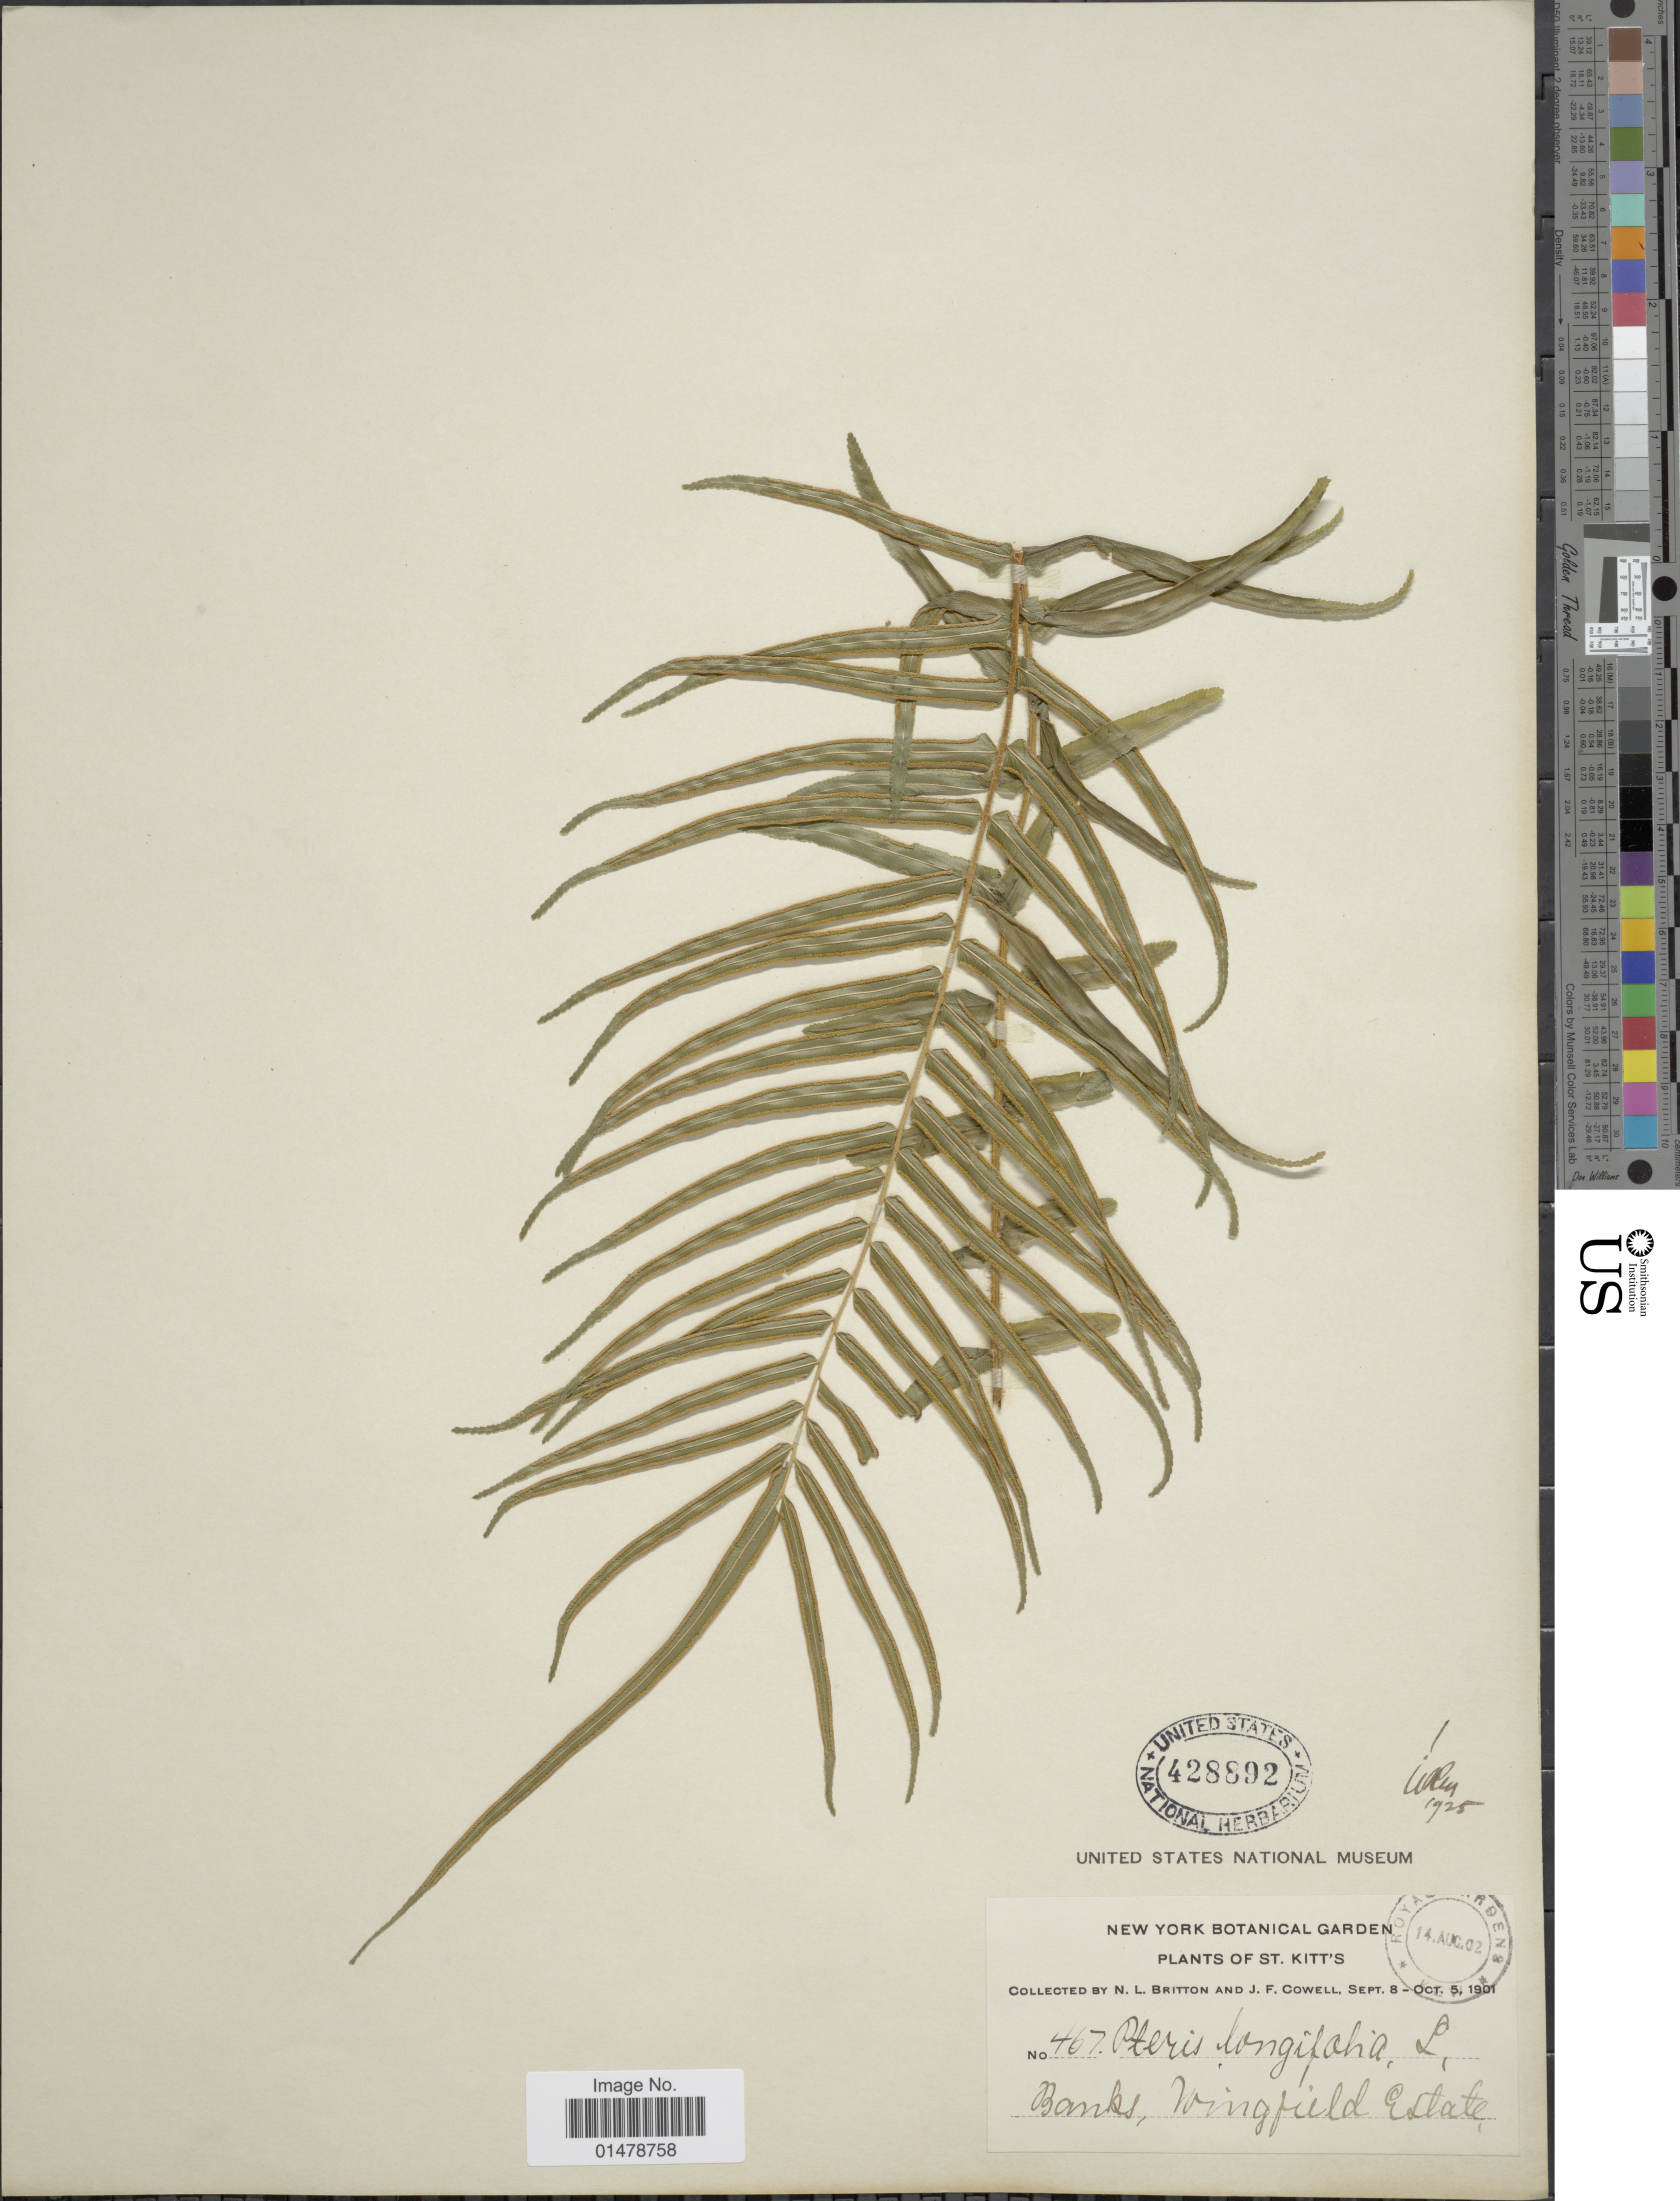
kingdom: Plantae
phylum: Tracheophyta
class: Polypodiopsida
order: Polypodiales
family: Pteridaceae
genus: Pteris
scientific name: Pteris longifolia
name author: L.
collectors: N. Britton & J. F. Cowell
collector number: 467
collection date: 1901-09-08/1901-10-05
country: St. Christopher-Nevis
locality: St. Kitt's. Banks, Wingfield Estate.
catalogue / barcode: US 428892